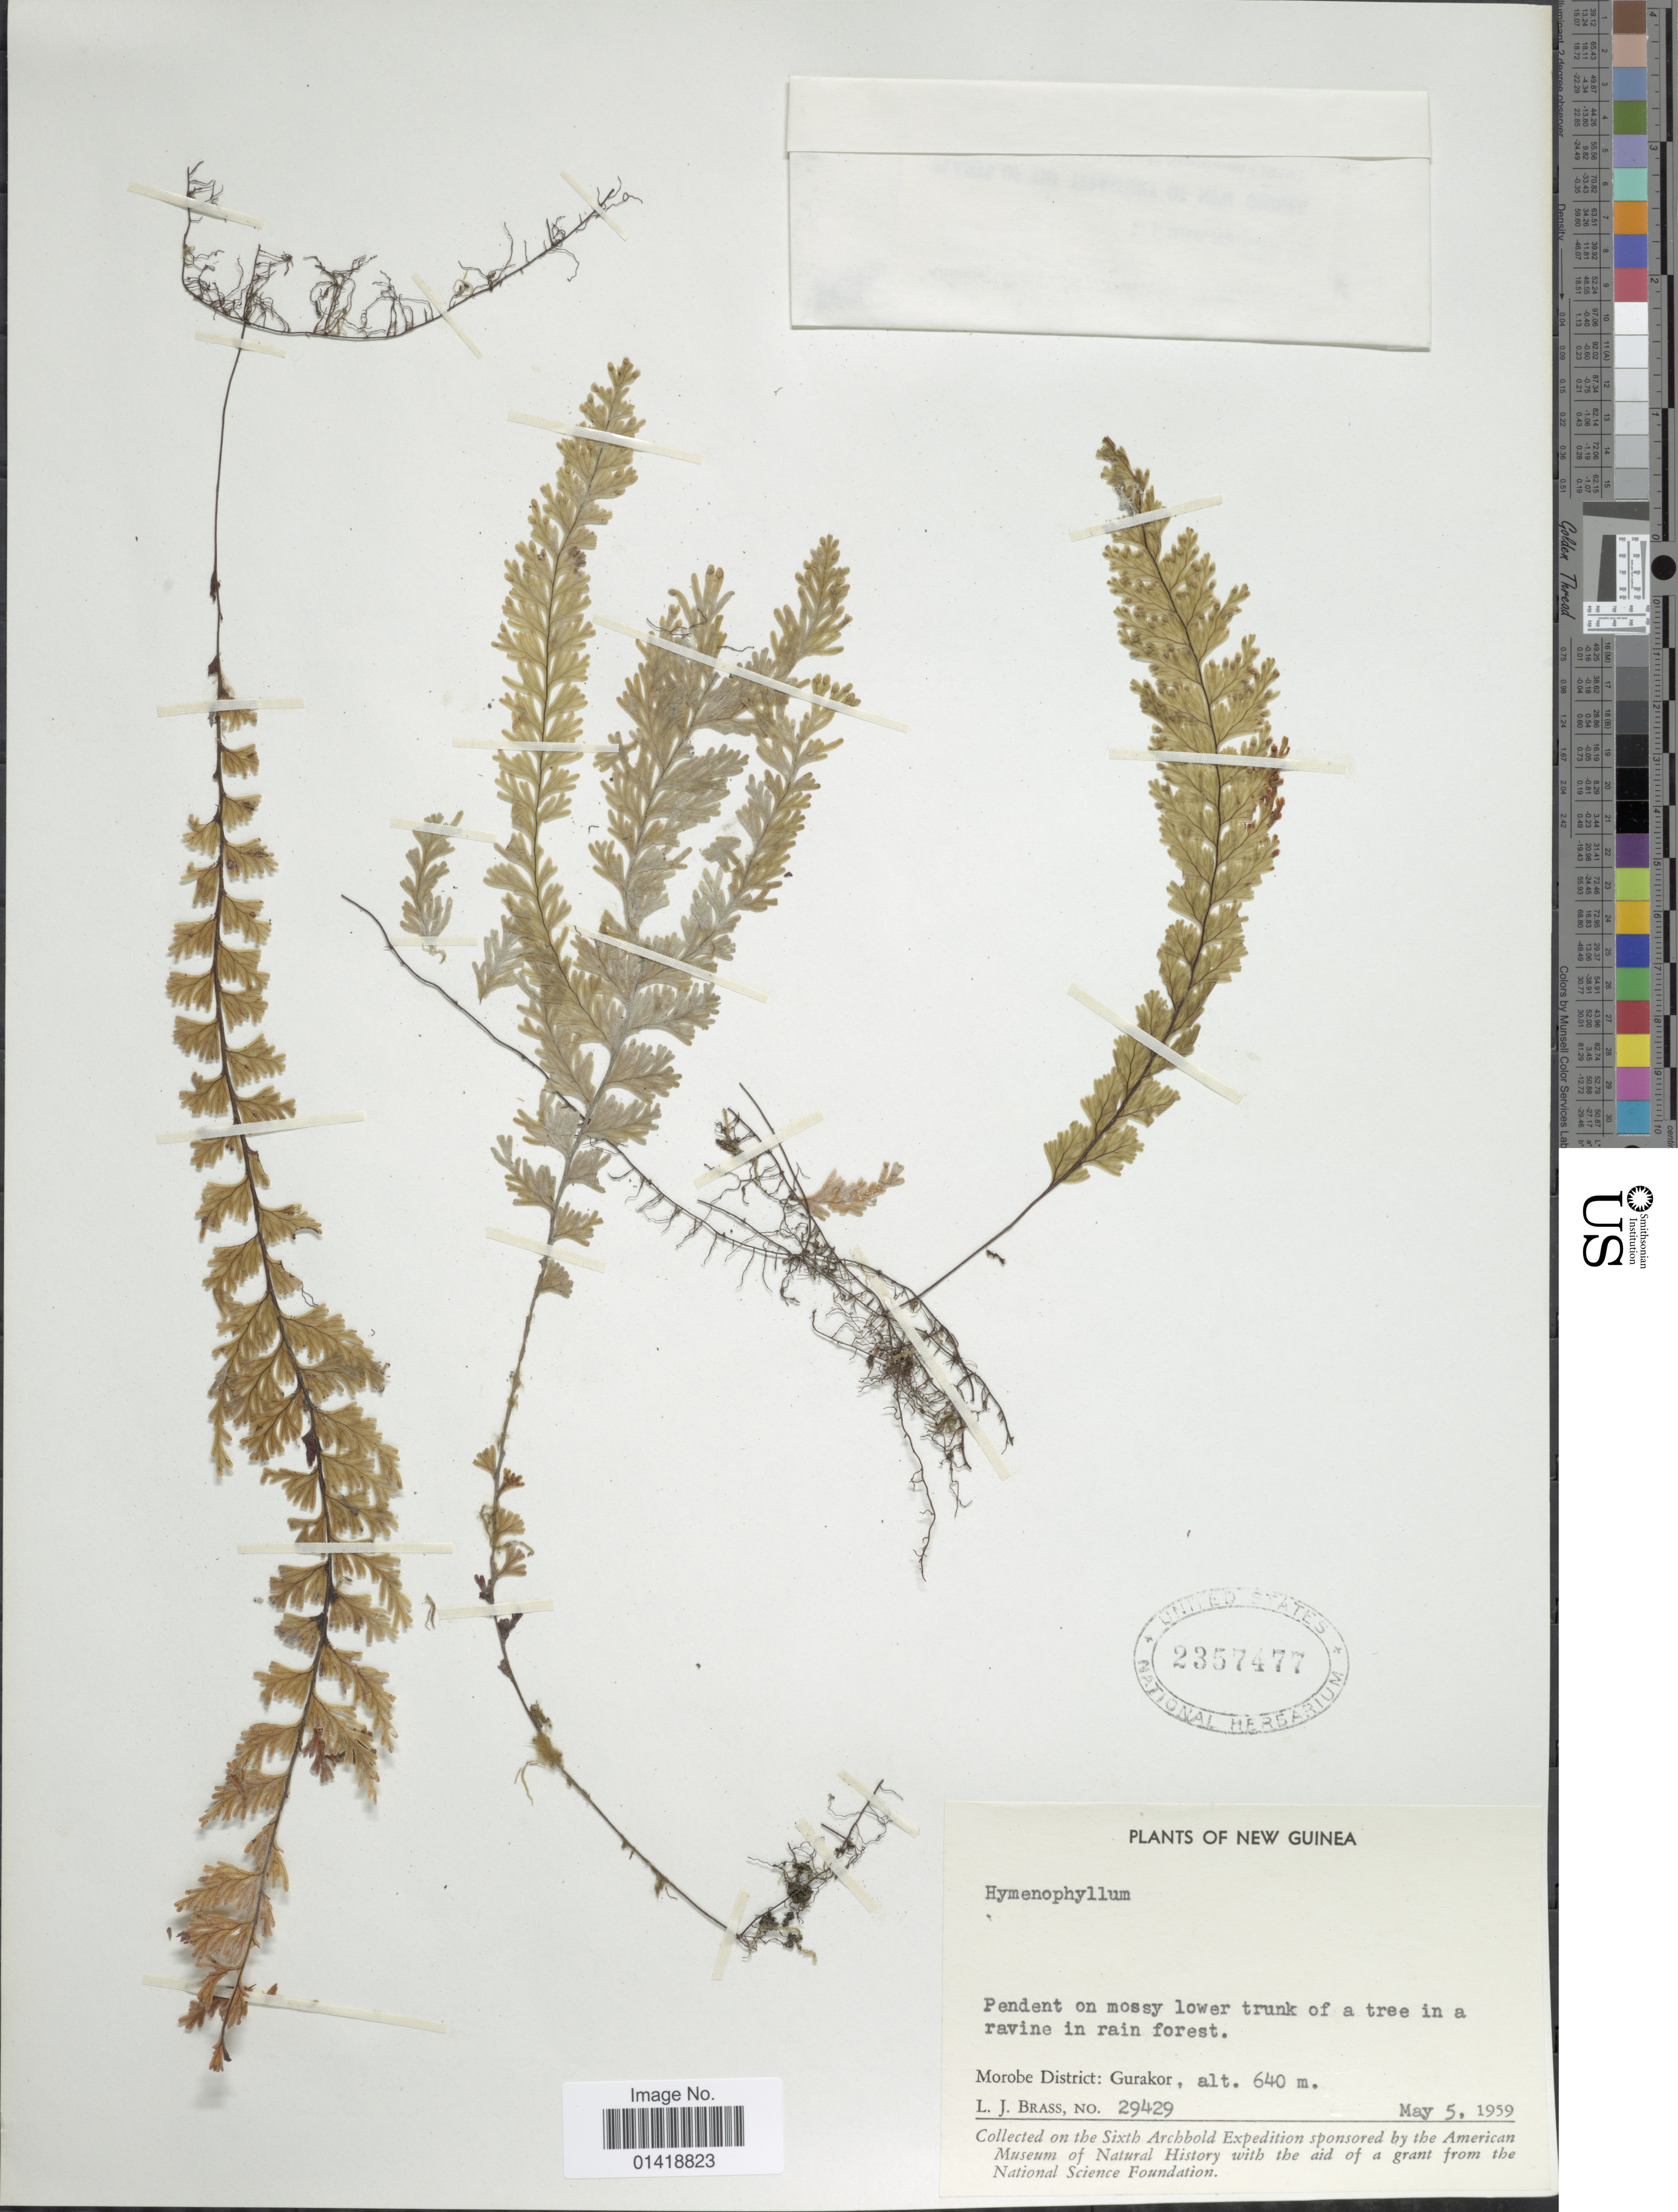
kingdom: Plantae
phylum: Tracheophyta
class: Polypodiopsida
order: Hymenophyllales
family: Hymenophyllaceae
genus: Hymenophyllum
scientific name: Hymenophyllum sp.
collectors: L. J. Brass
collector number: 29429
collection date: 1959-08-05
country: Papua New Guinea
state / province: Morobe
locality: New Guinea. Morobe District: Gurakor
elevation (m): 640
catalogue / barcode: US 2357477